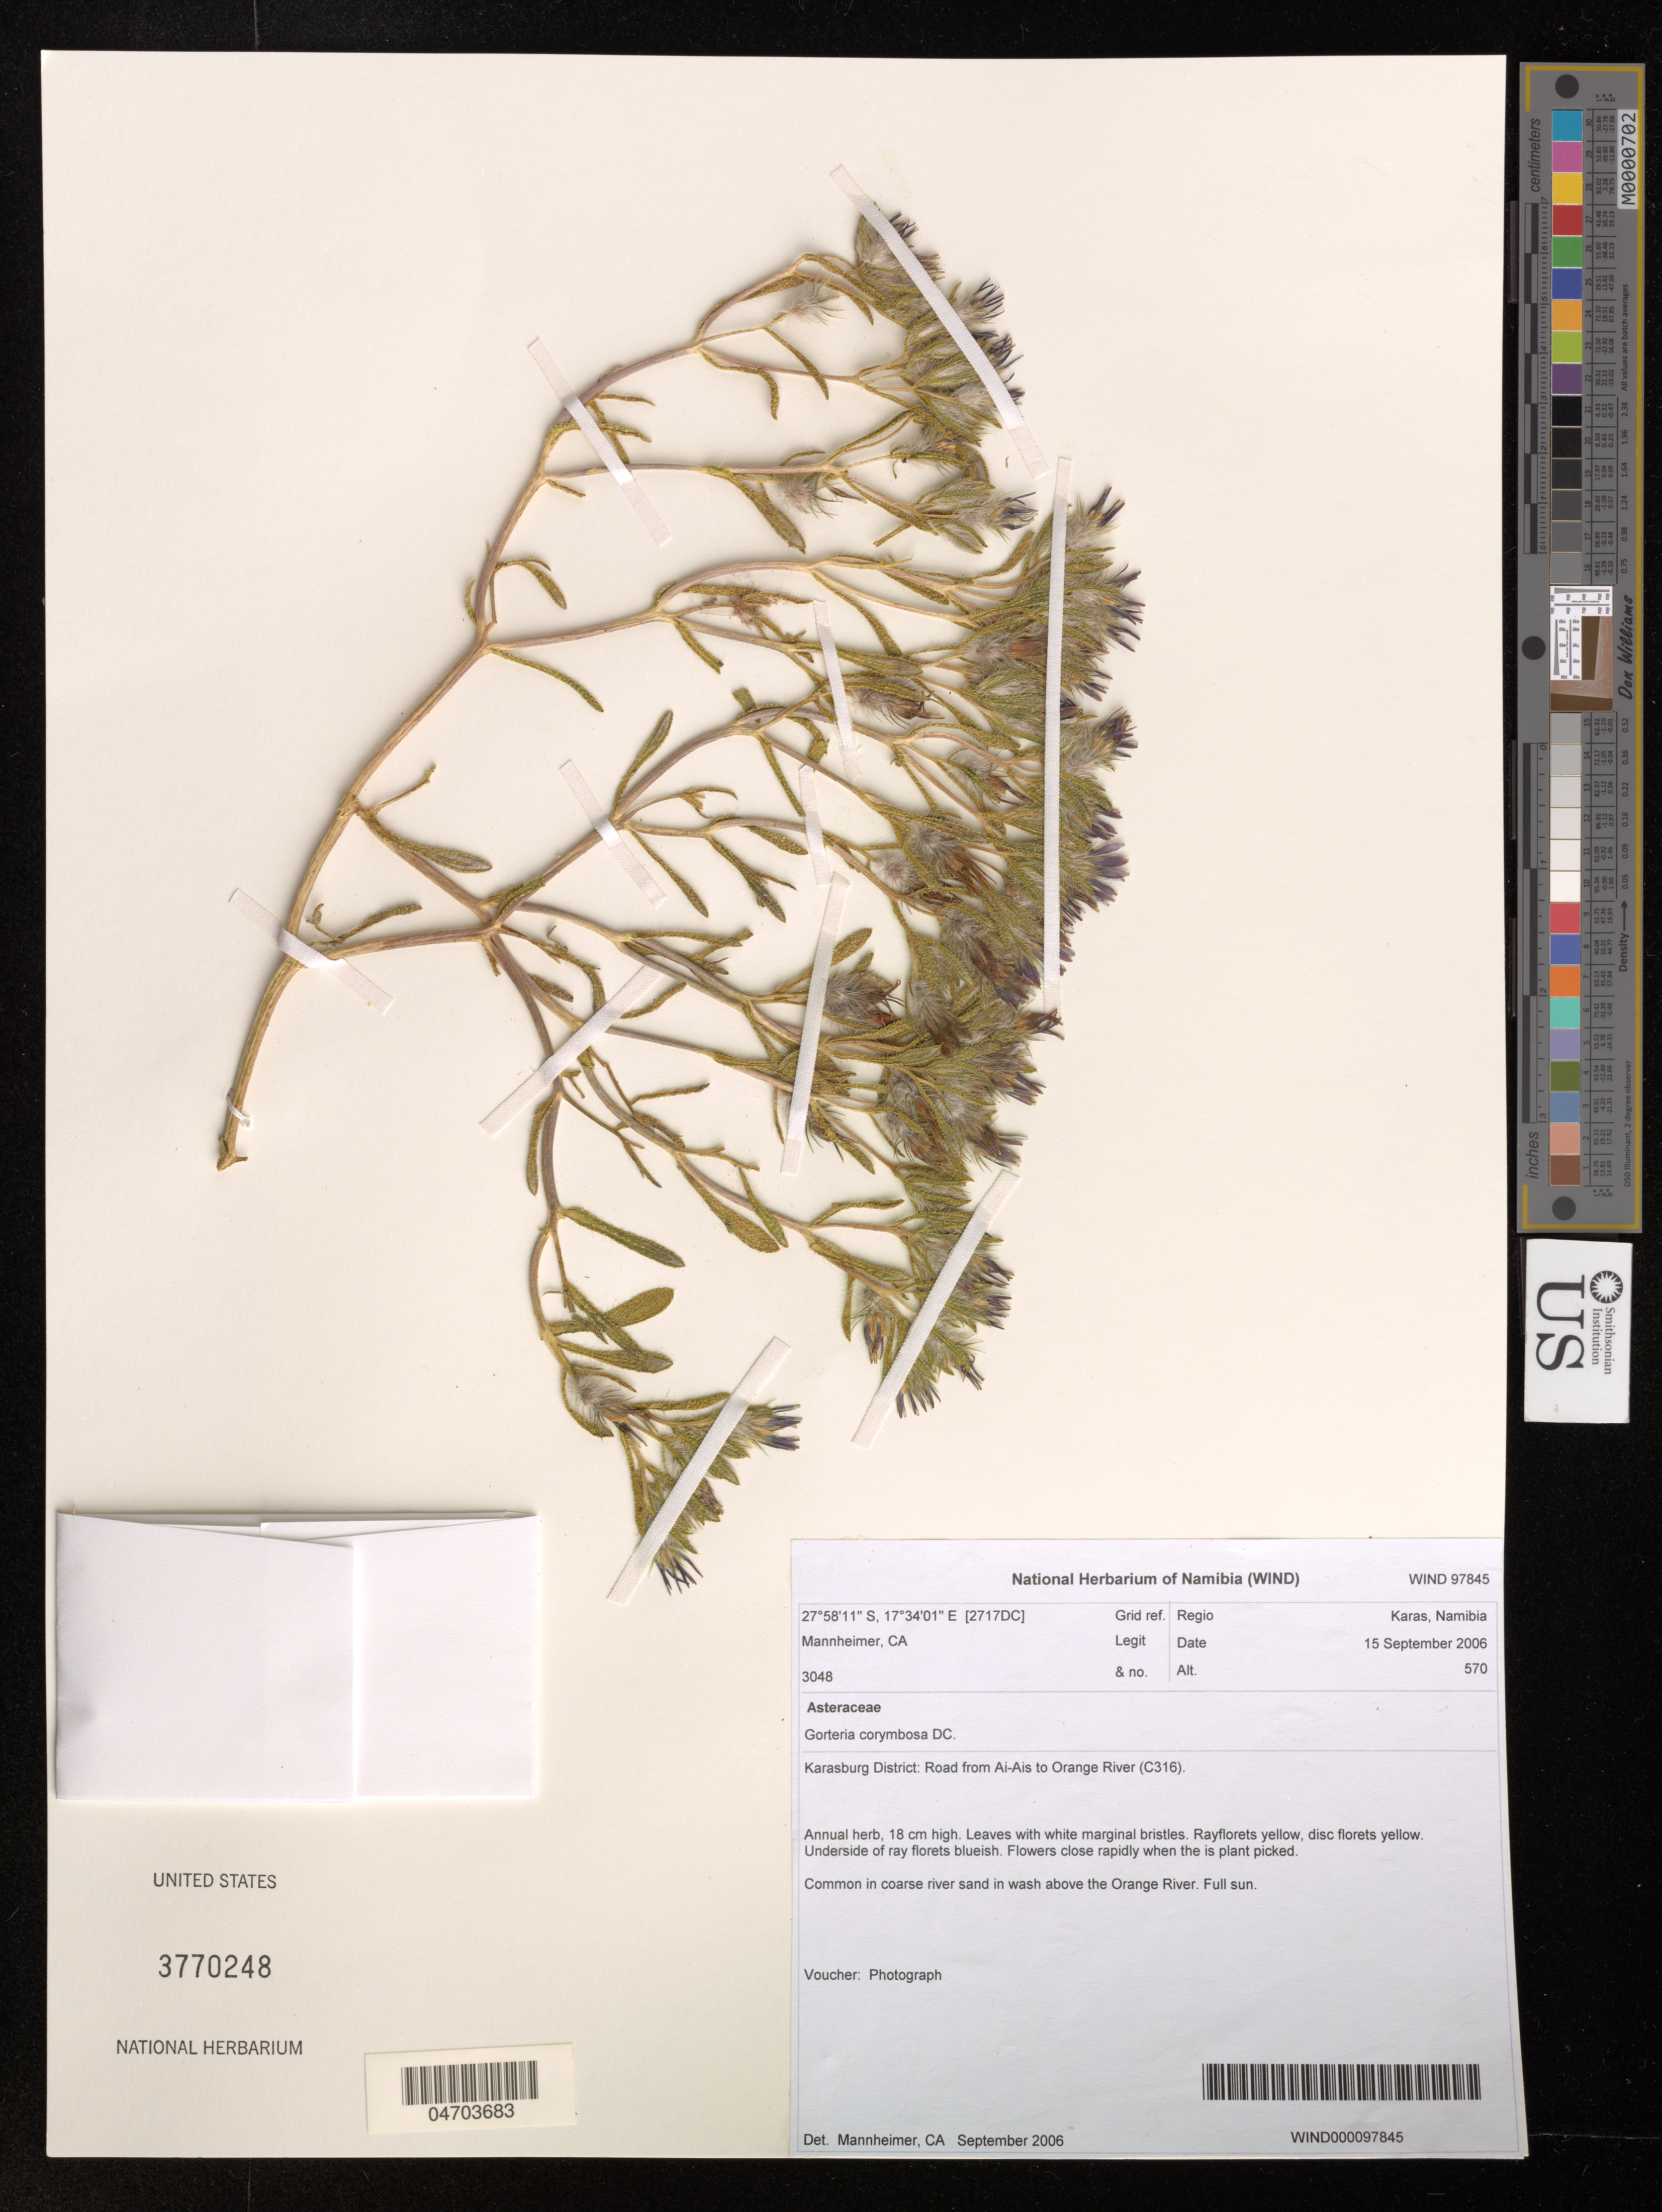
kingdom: Plantae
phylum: Tracheophyta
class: Magnoliopsida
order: Asterales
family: Asteraceae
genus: Gorteria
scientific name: Gorteria corymbosa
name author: DC.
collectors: C. A. Mannheimer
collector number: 3048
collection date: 2006-09-15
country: Namibia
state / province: Karas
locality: Karasburg District: Road from Ai-Ais to Orange River (C316).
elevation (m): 570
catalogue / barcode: US 3770248